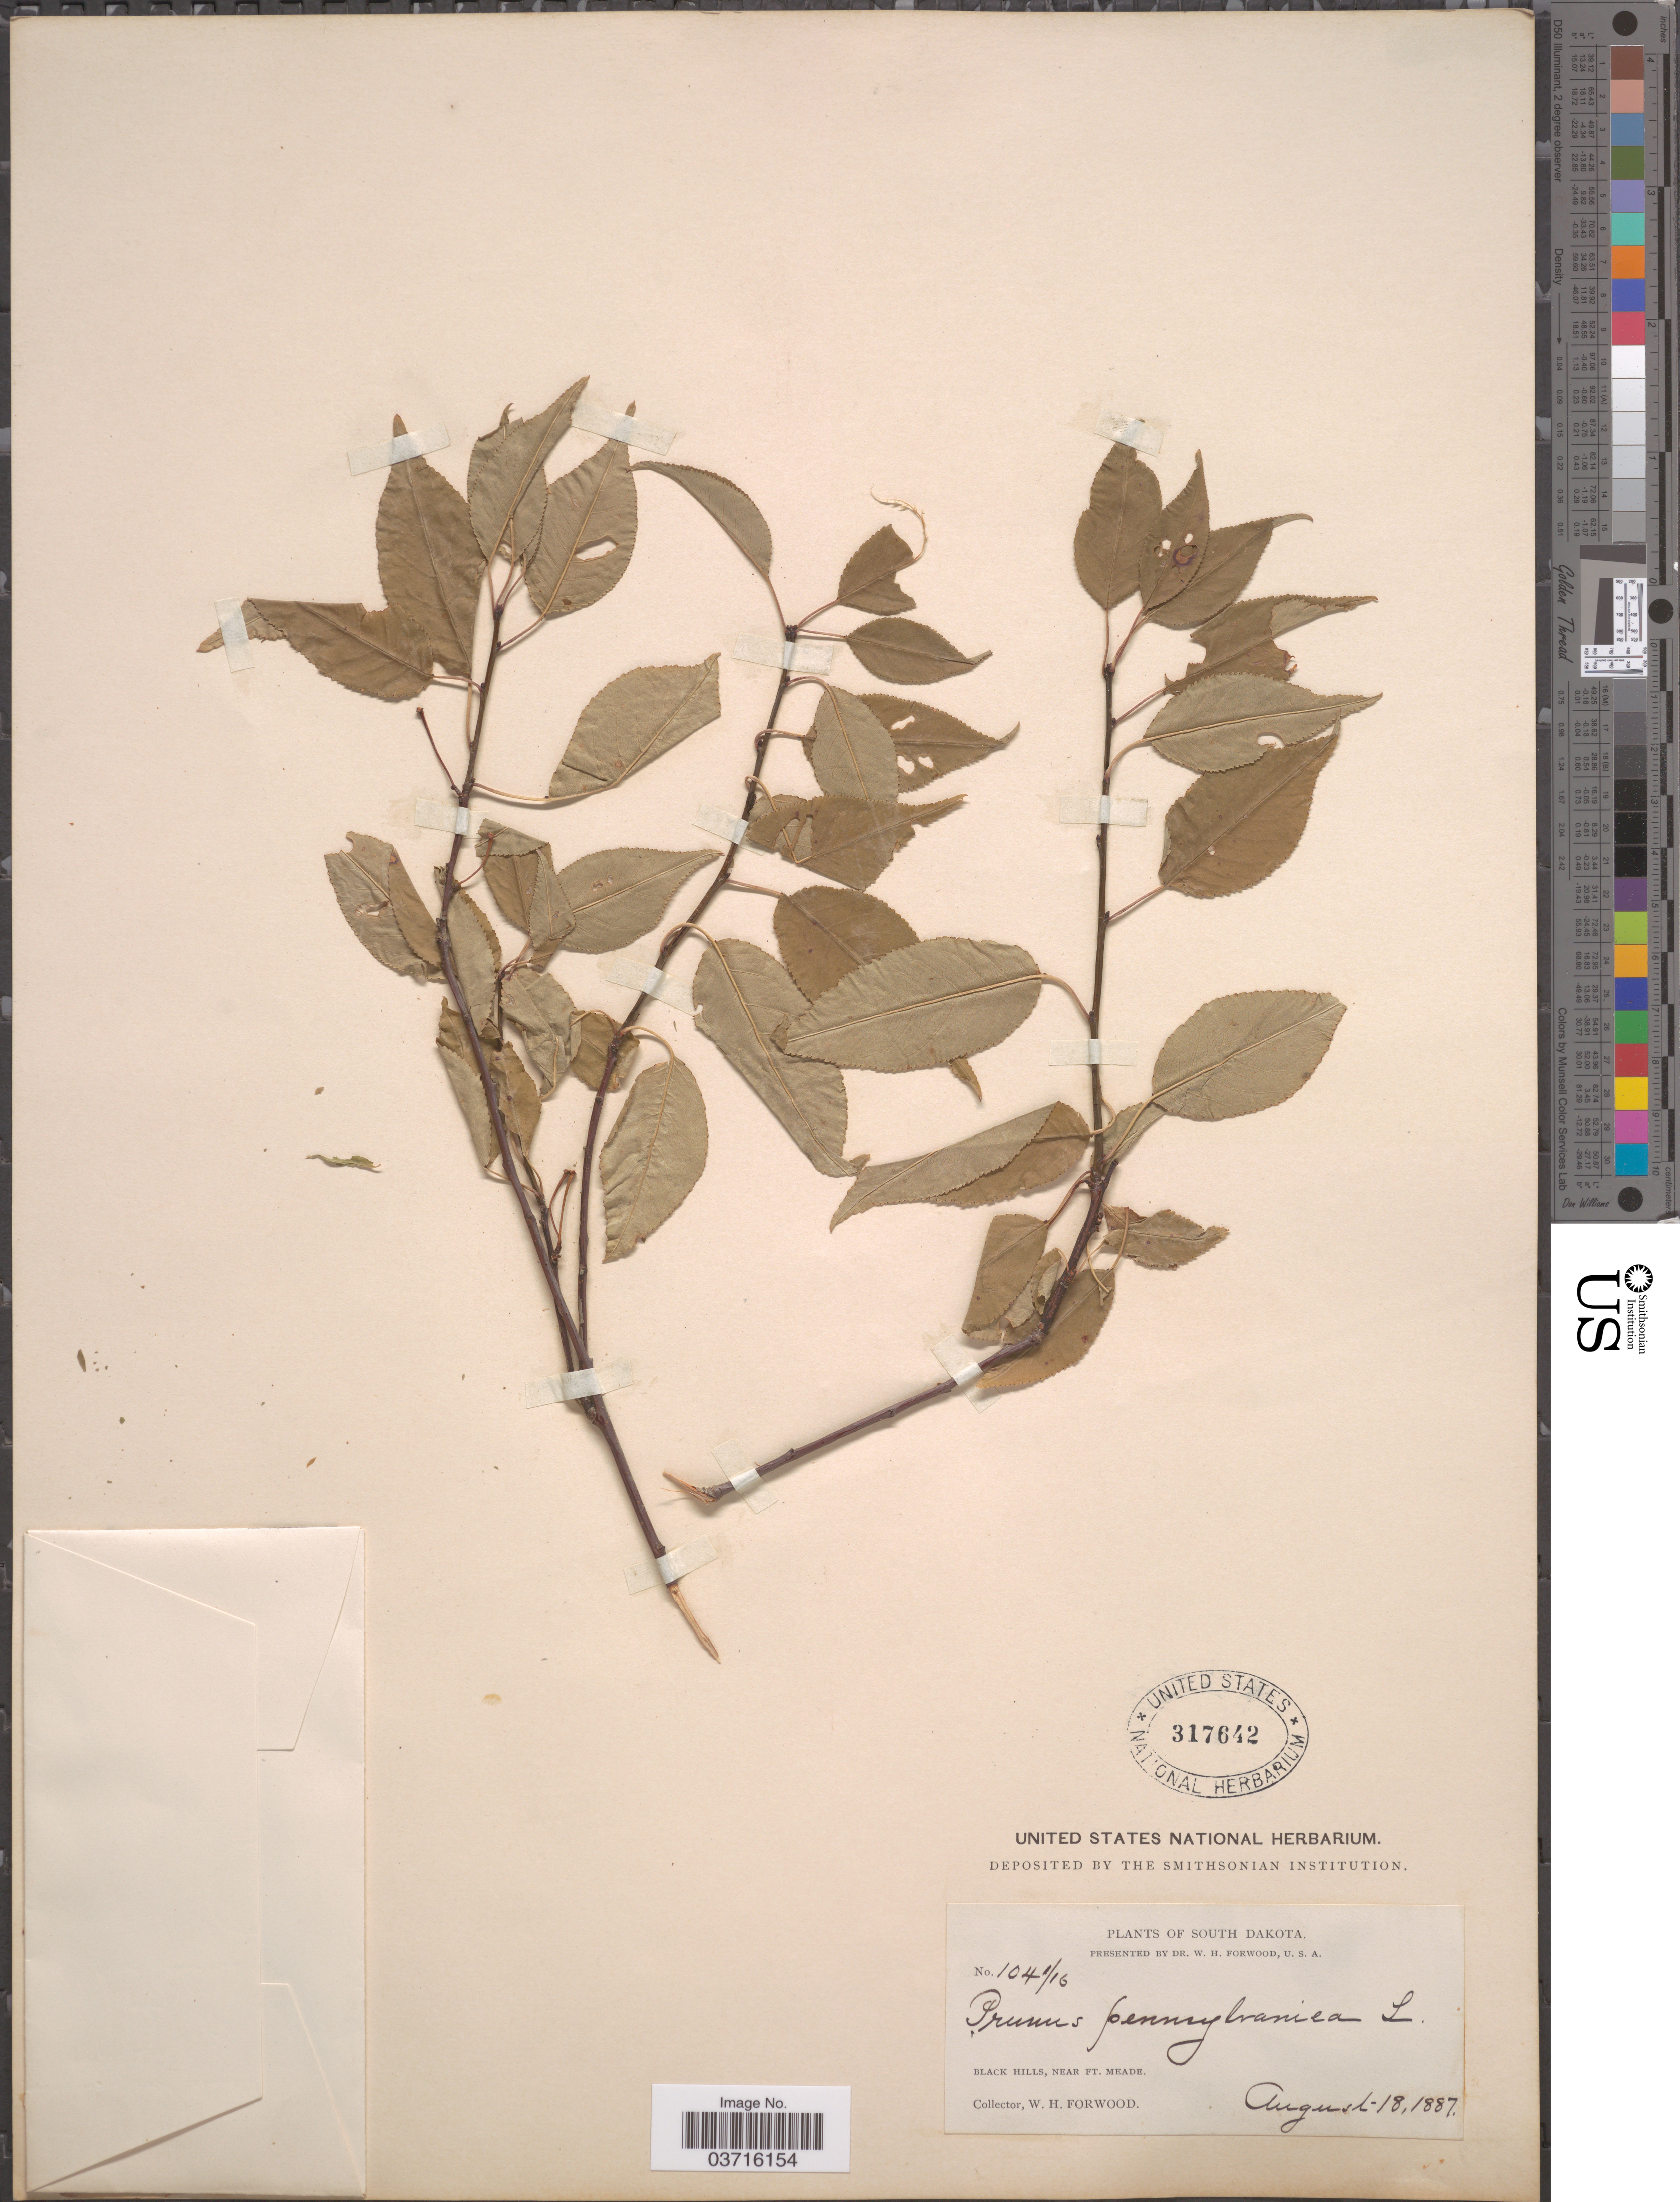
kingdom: Plantae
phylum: Tracheophyta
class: Magnoliopsida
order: Rosales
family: Rosaceae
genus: Prunus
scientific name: Prunus pensylvanica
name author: L. f.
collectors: W. Forwood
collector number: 1041/16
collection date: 1887-08-18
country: United States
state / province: South Dakota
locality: Black Hills, near Ft. Meade.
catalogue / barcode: US 317642